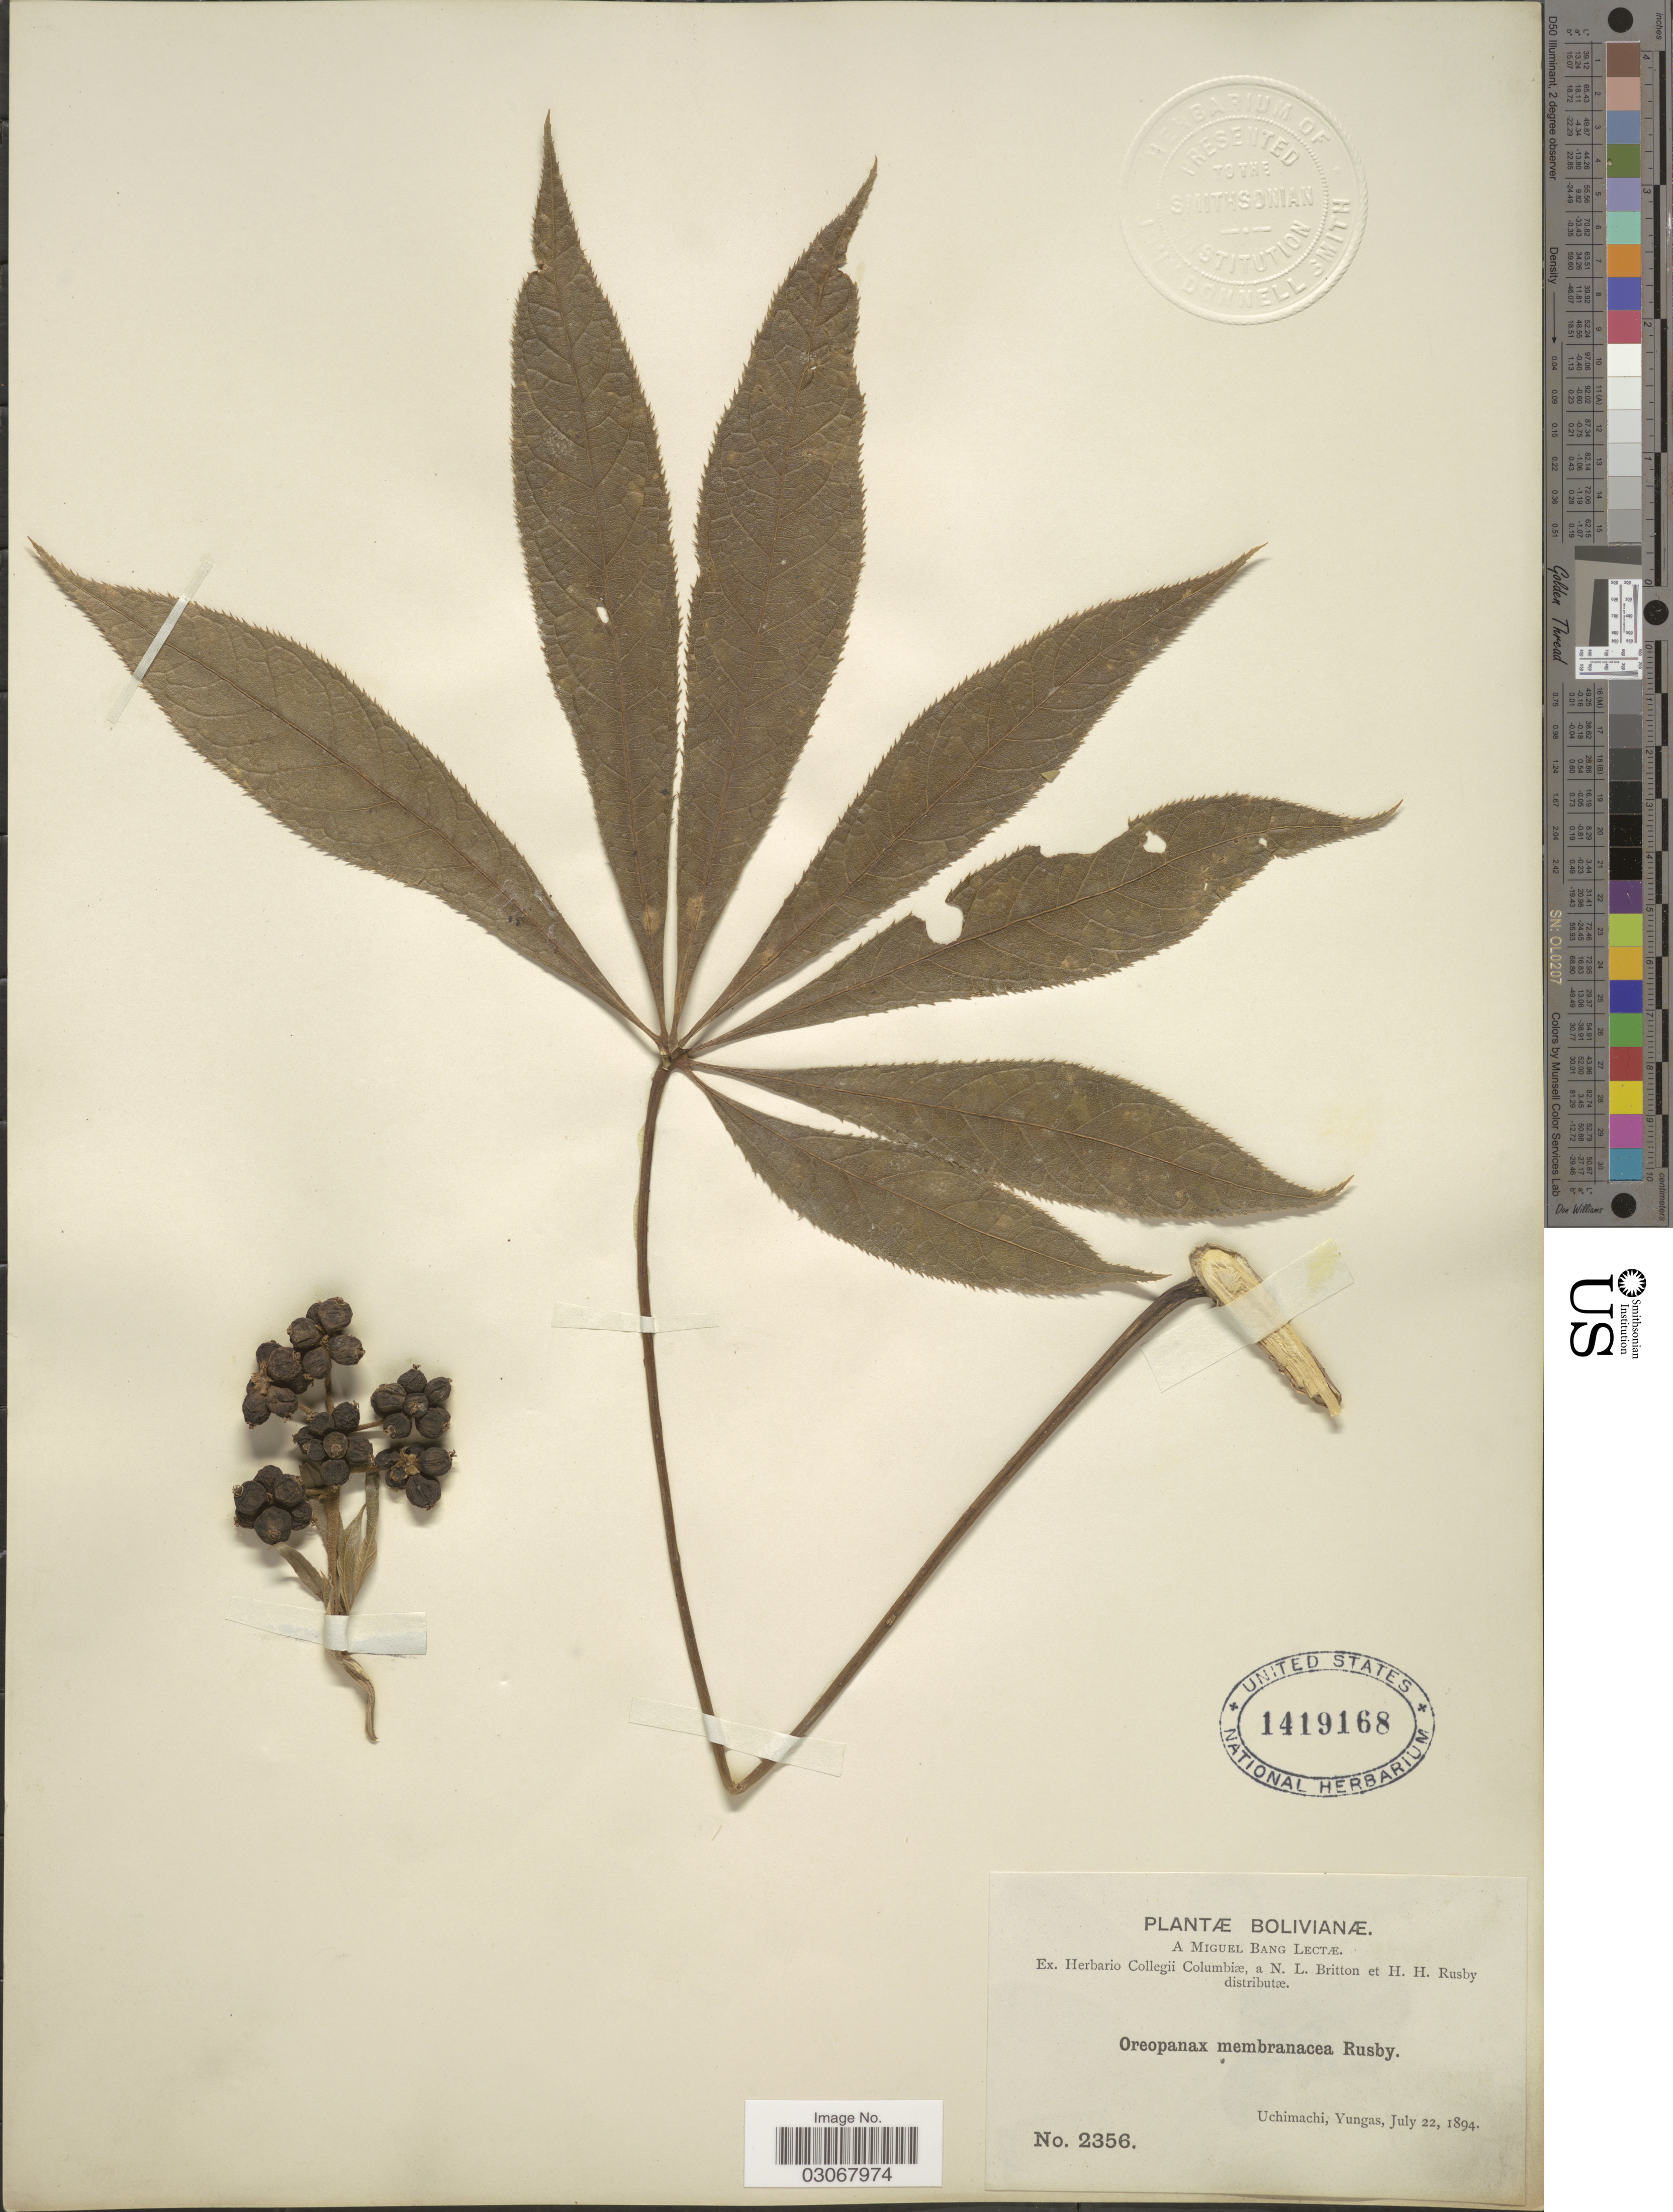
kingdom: Plantae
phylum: Tracheophyta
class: Magnoliopsida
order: Apiales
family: Araliaceae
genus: Oreopanax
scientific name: Oreopanax membranaceus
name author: Rusby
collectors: M. Bang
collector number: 2356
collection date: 1894-07-22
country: Bolivia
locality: Bolivianæ. Uchimachi, Yungas.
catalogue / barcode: US 1419168